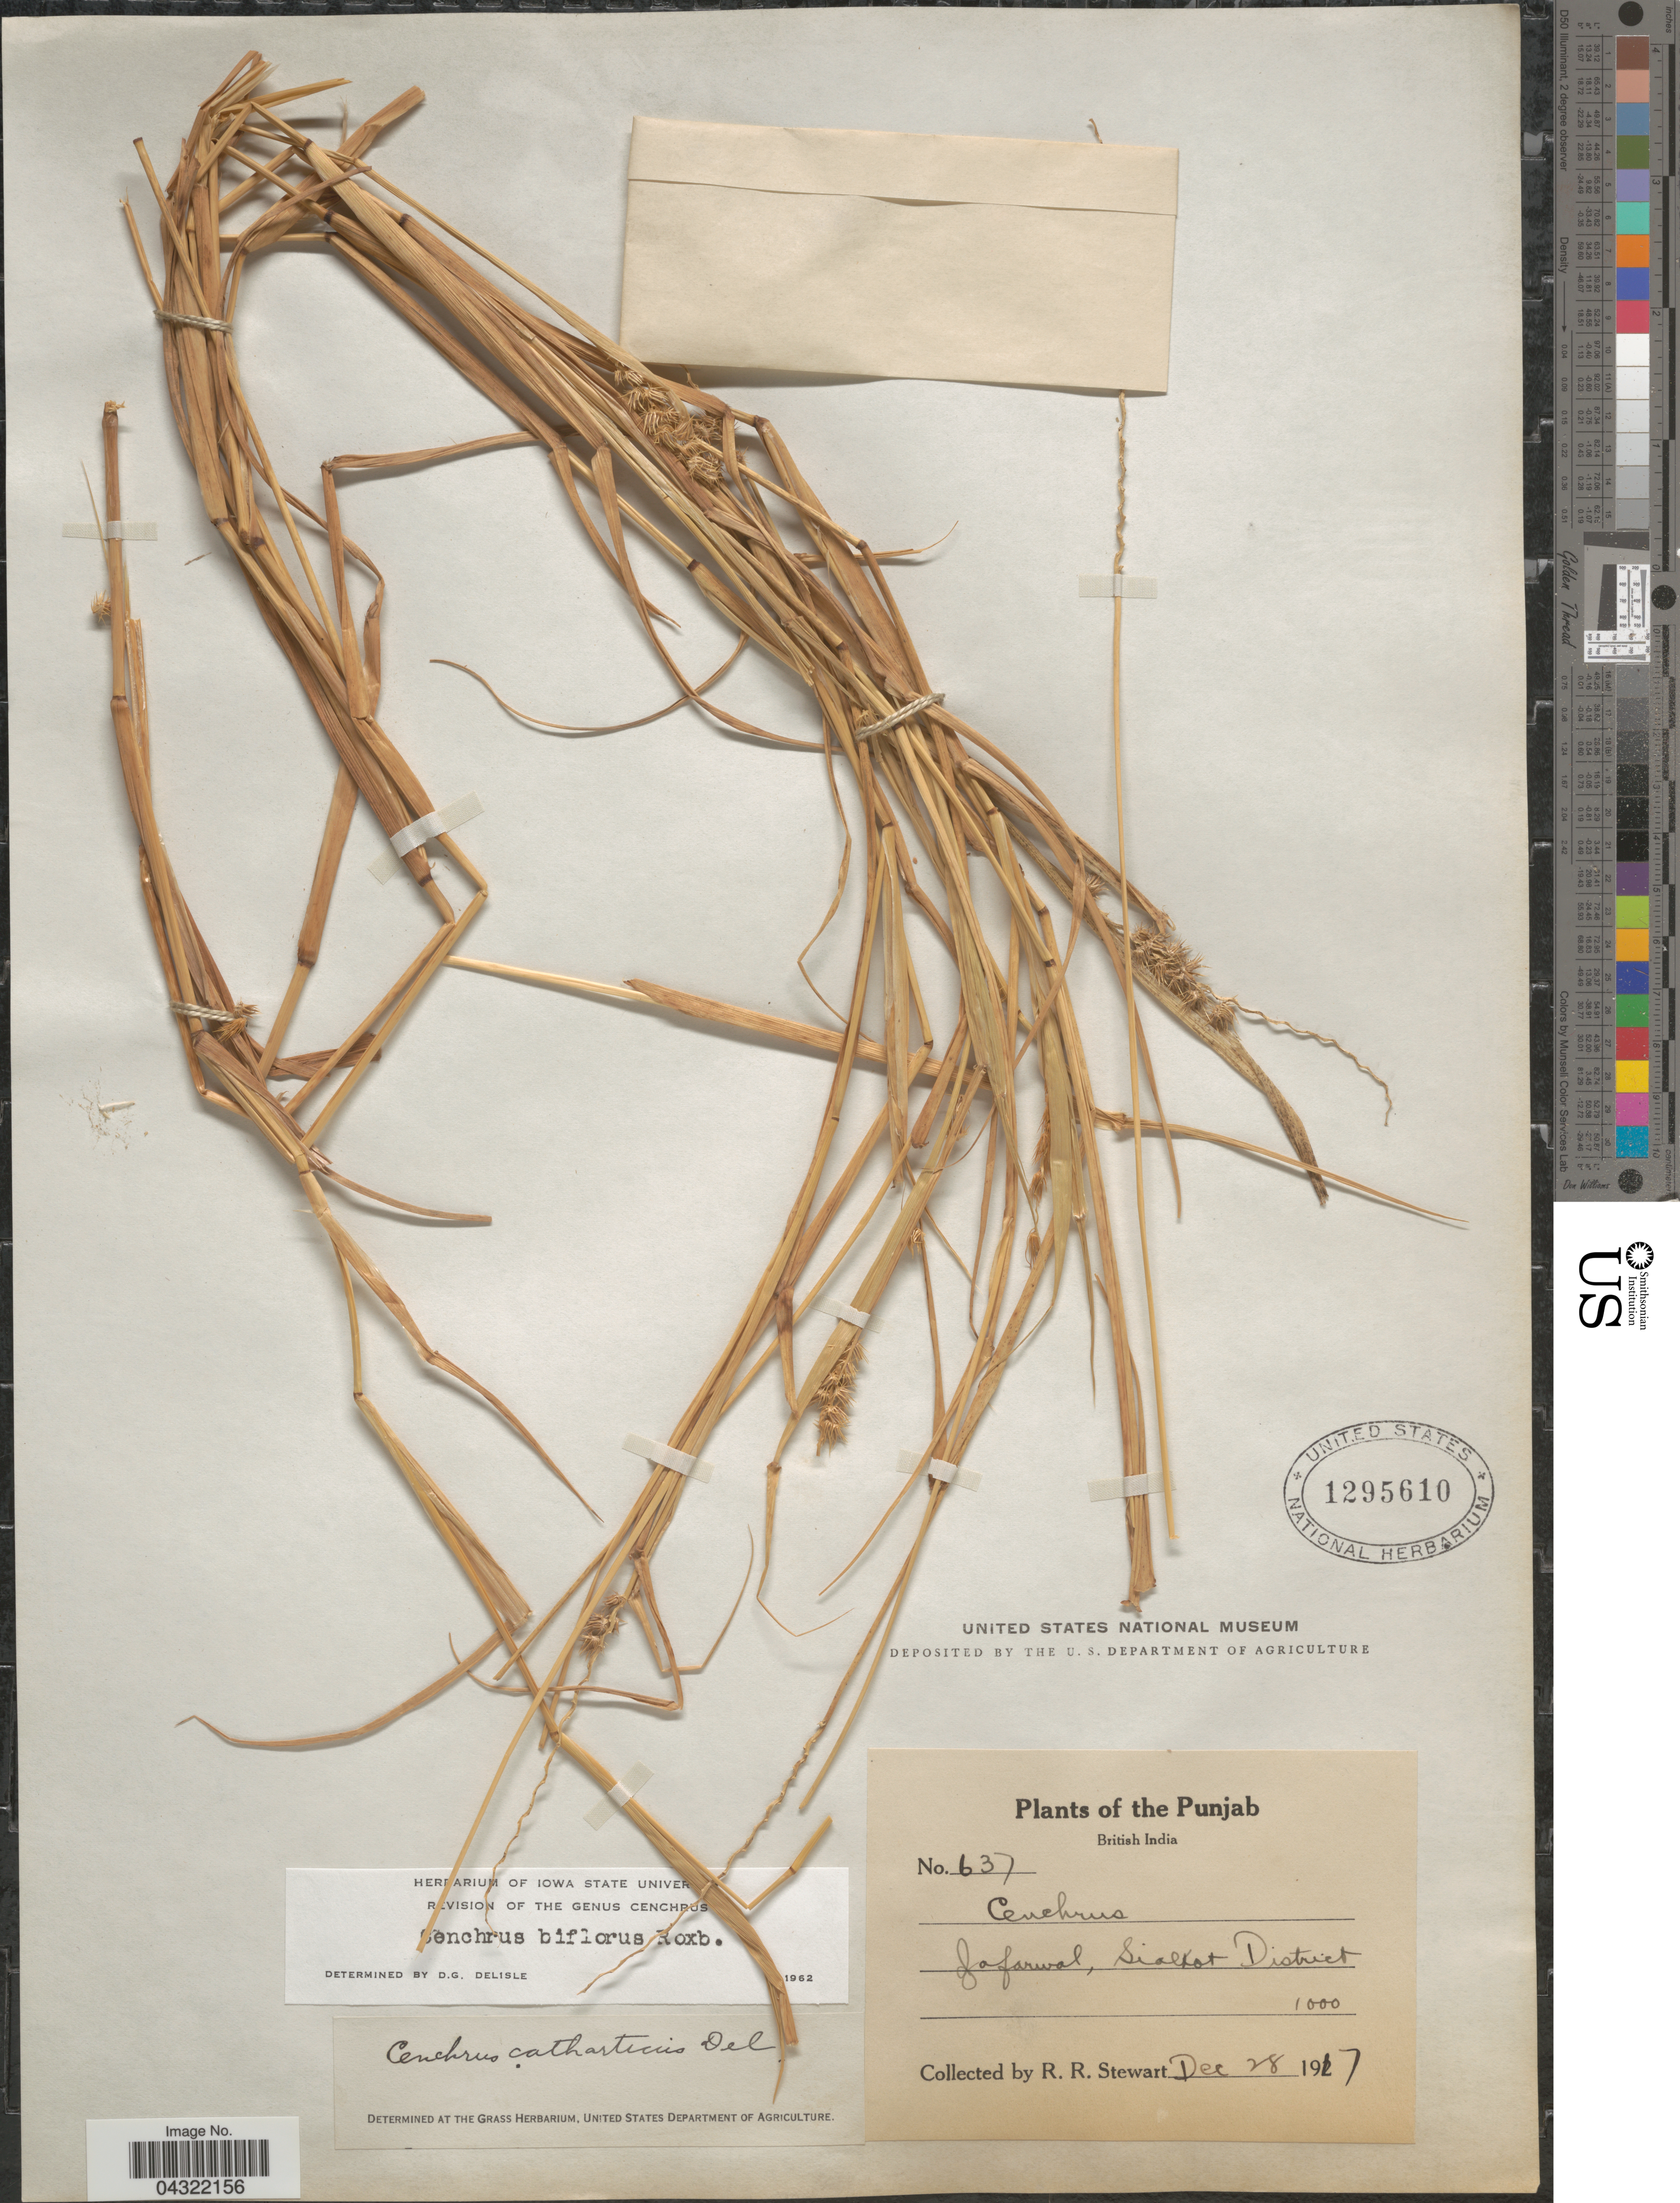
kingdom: Plantae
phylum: Tracheophyta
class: Liliopsida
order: Poales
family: Poaceae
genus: Cenchrus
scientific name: Cenchrus biflorus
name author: Roxb.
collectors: R. Stewart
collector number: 637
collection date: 1917-12-28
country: India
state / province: Punjab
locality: The Punjab. British India. Jafarwal, Sialkot District.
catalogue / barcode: US 1295610